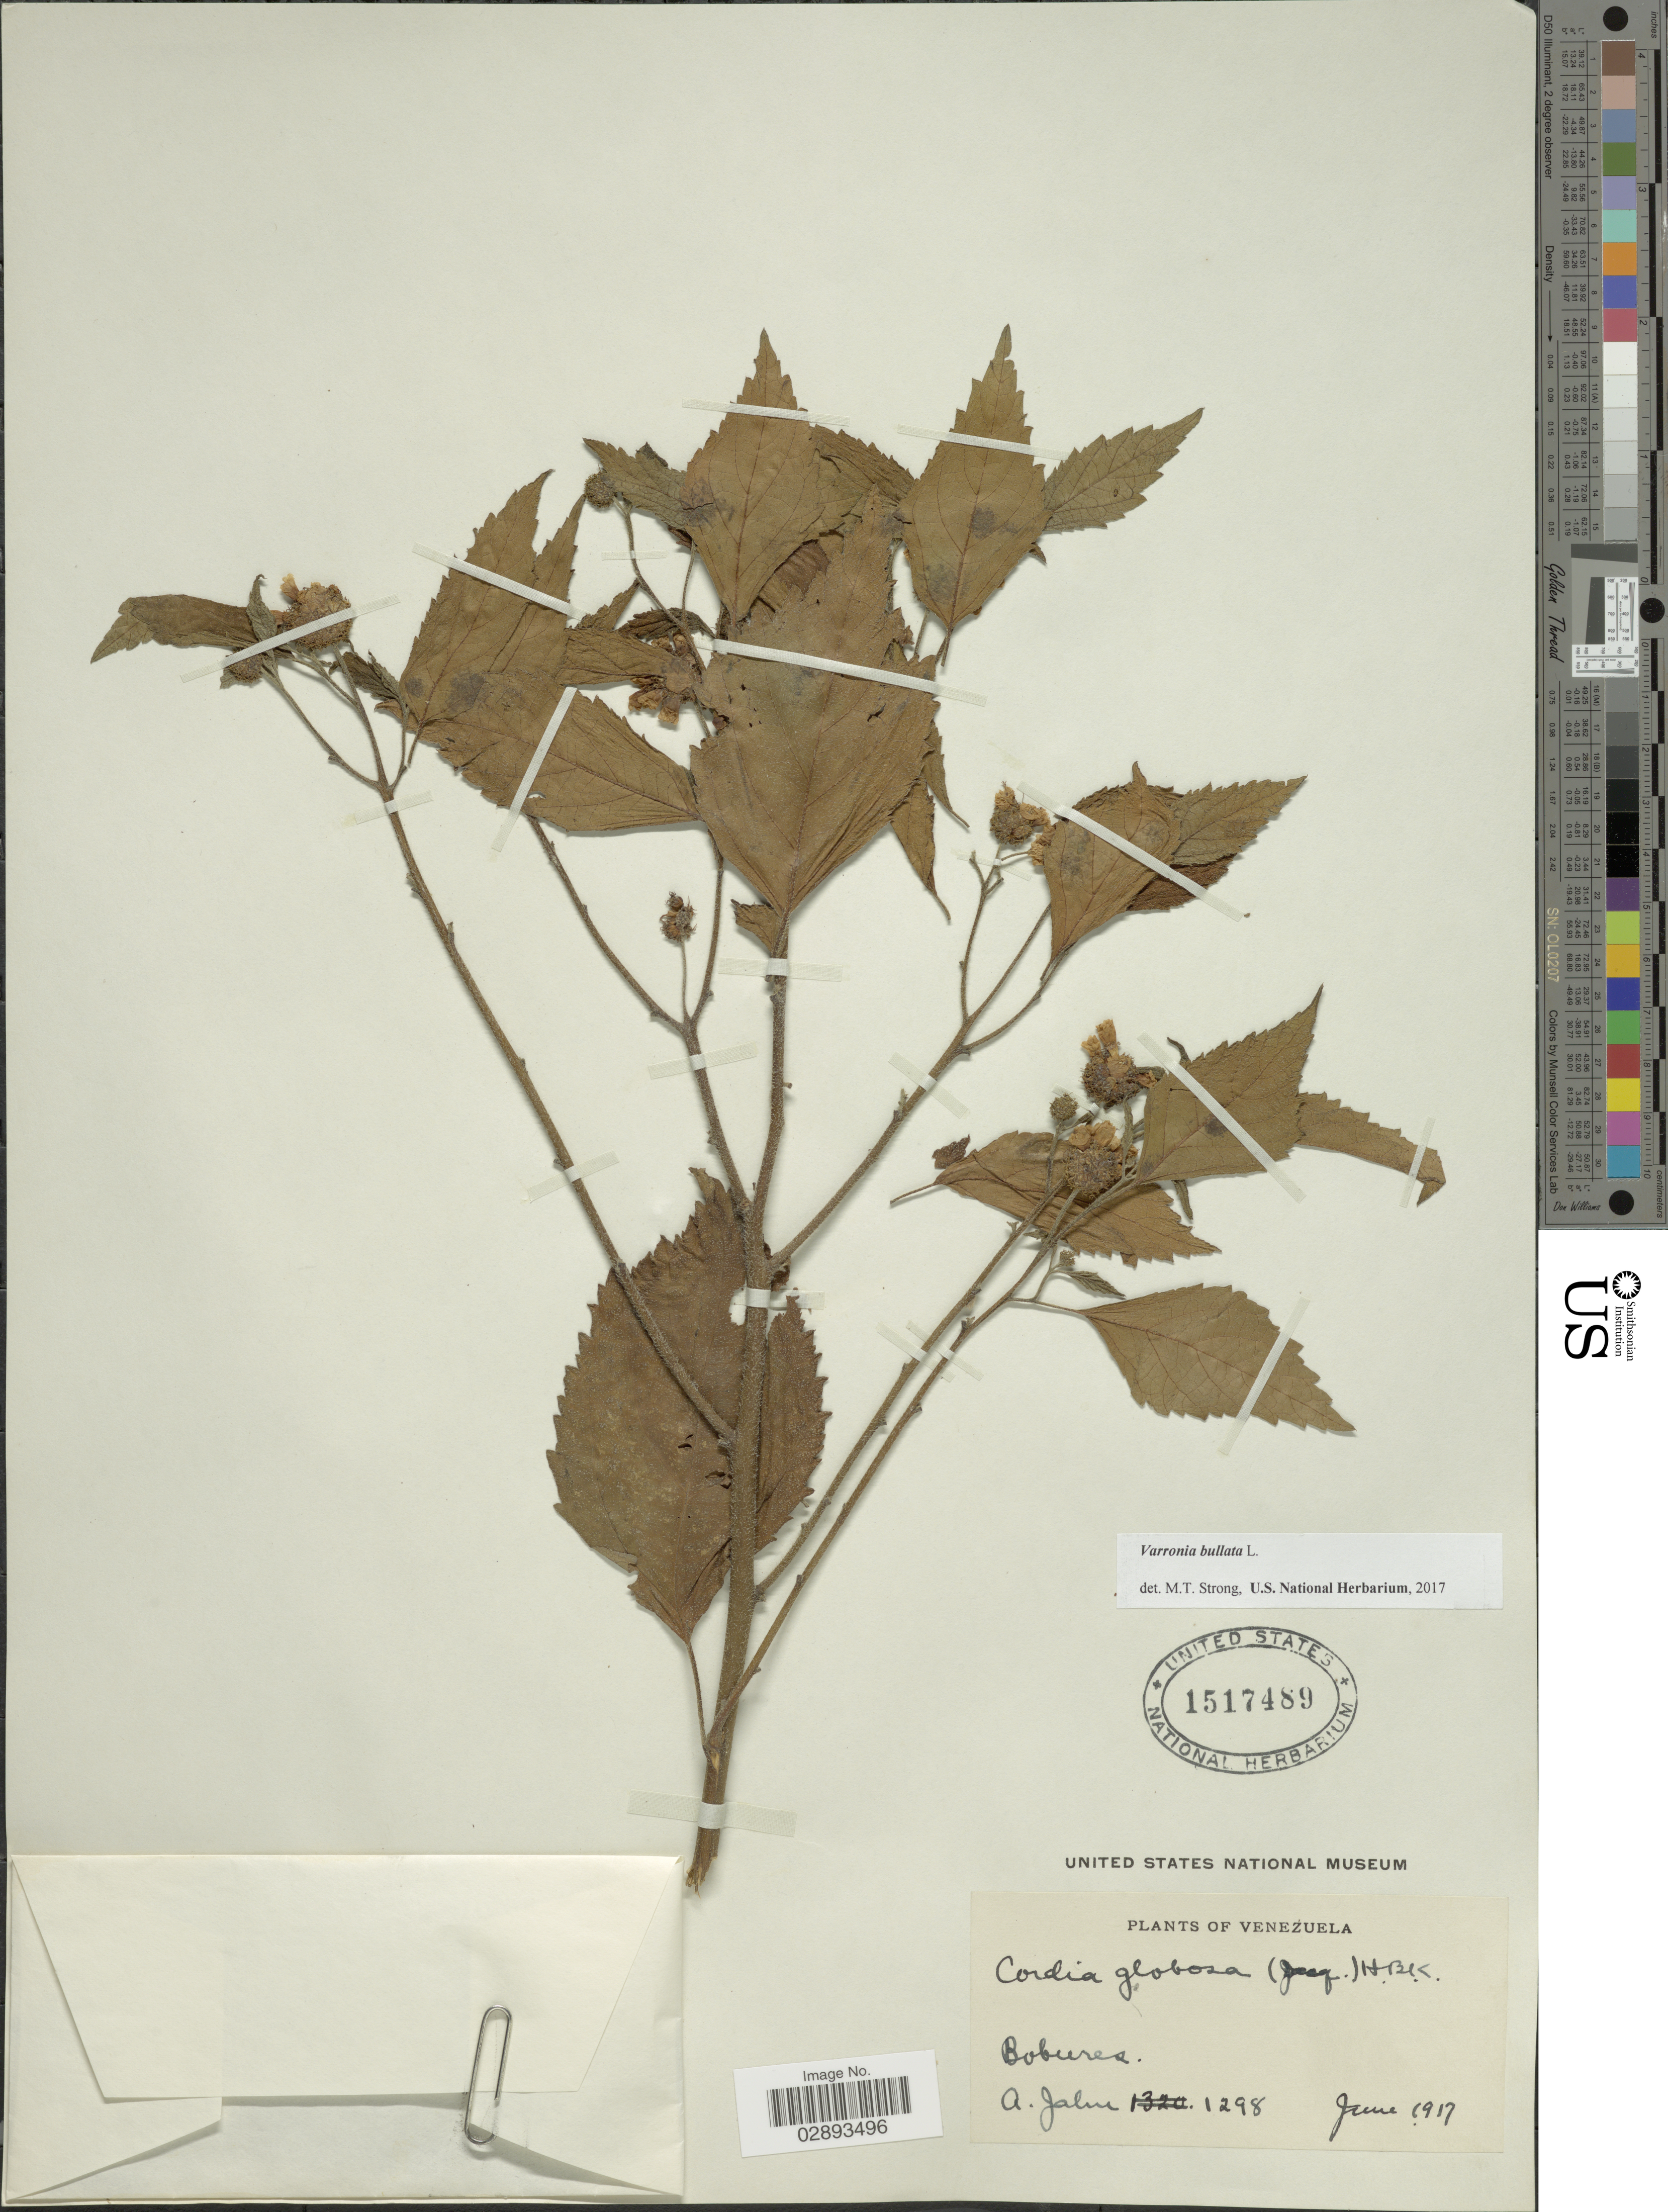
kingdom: Plantae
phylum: Tracheophyta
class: Magnoliopsida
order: Boraginales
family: Cordiaceae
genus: Varronia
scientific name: Varronia bullata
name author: L.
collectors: A. Jahn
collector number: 1298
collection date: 1917-06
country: Venezuela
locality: Bobures.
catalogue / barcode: US 1517489